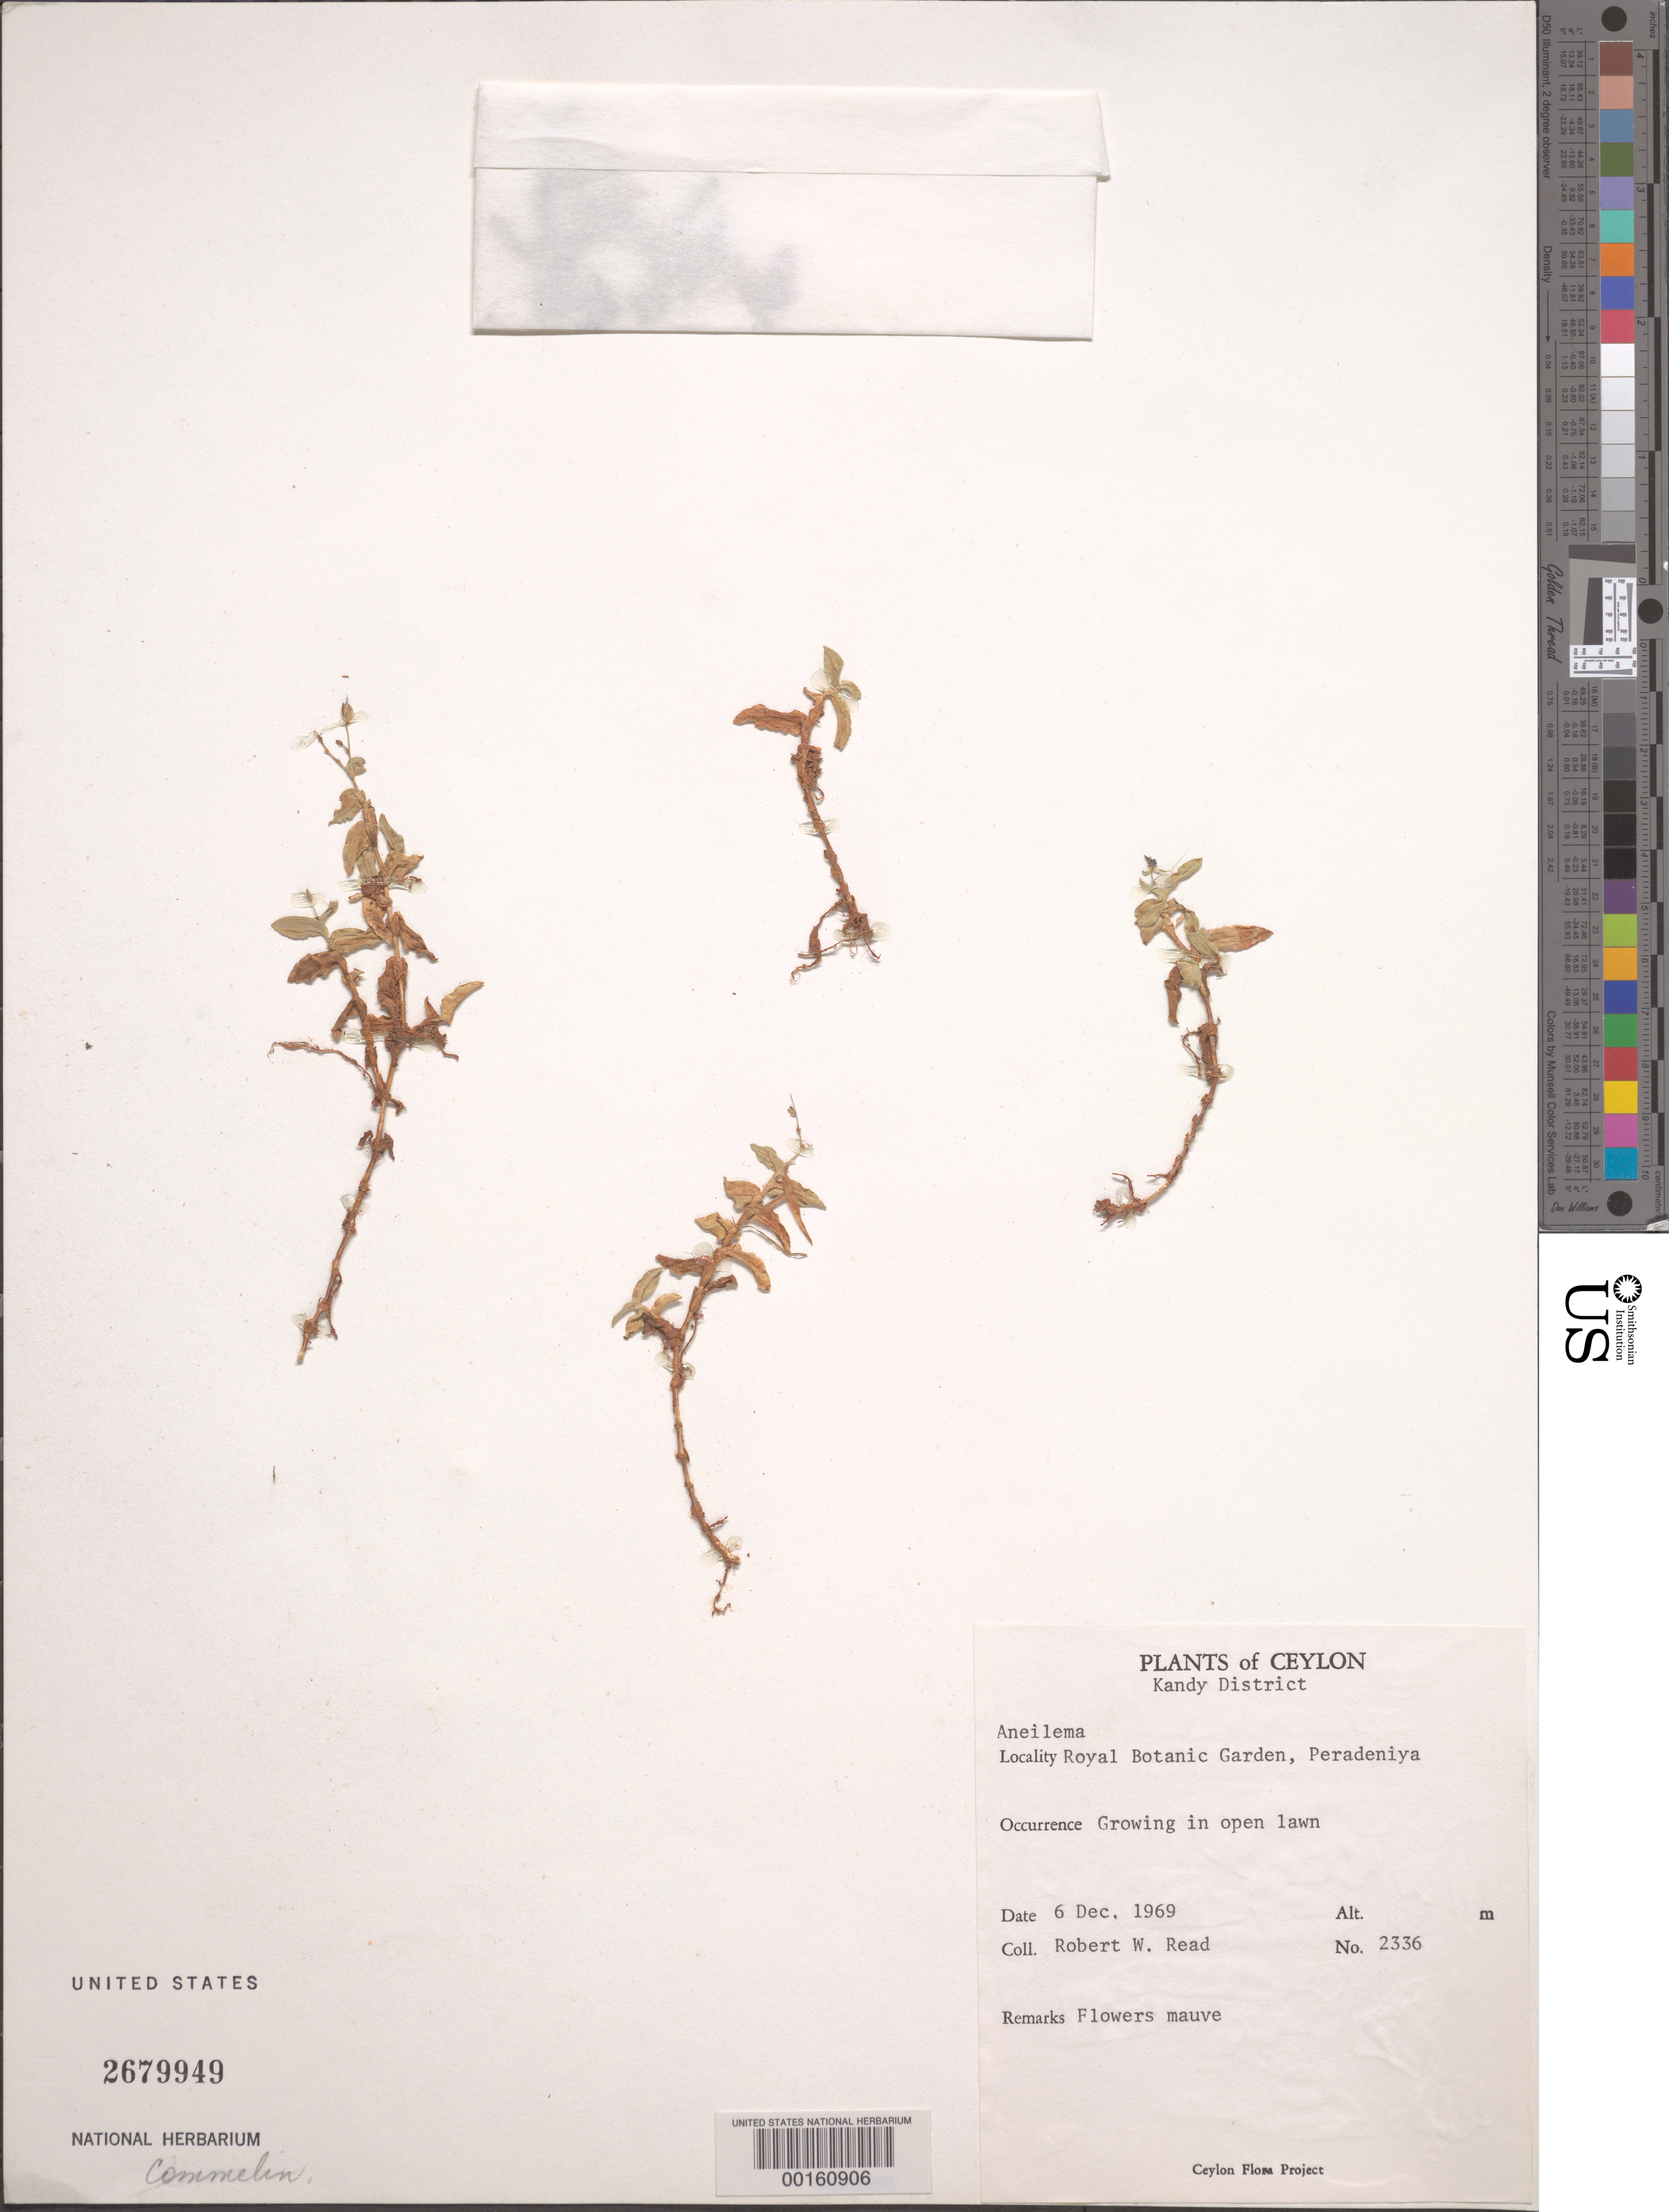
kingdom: Plantae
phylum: Tracheophyta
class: Liliopsida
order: Commelinales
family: Commelinaceae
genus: Murdannia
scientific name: Murdannia spirata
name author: (L.) G. Brückn.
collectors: R. W. Read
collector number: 2336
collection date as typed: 06 Dec 1969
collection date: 1969-12-06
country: Sri Lanka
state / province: Central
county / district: Kandy Dist.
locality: Royal botanic garden; peradeniya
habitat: Open lawn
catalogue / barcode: US 2679949